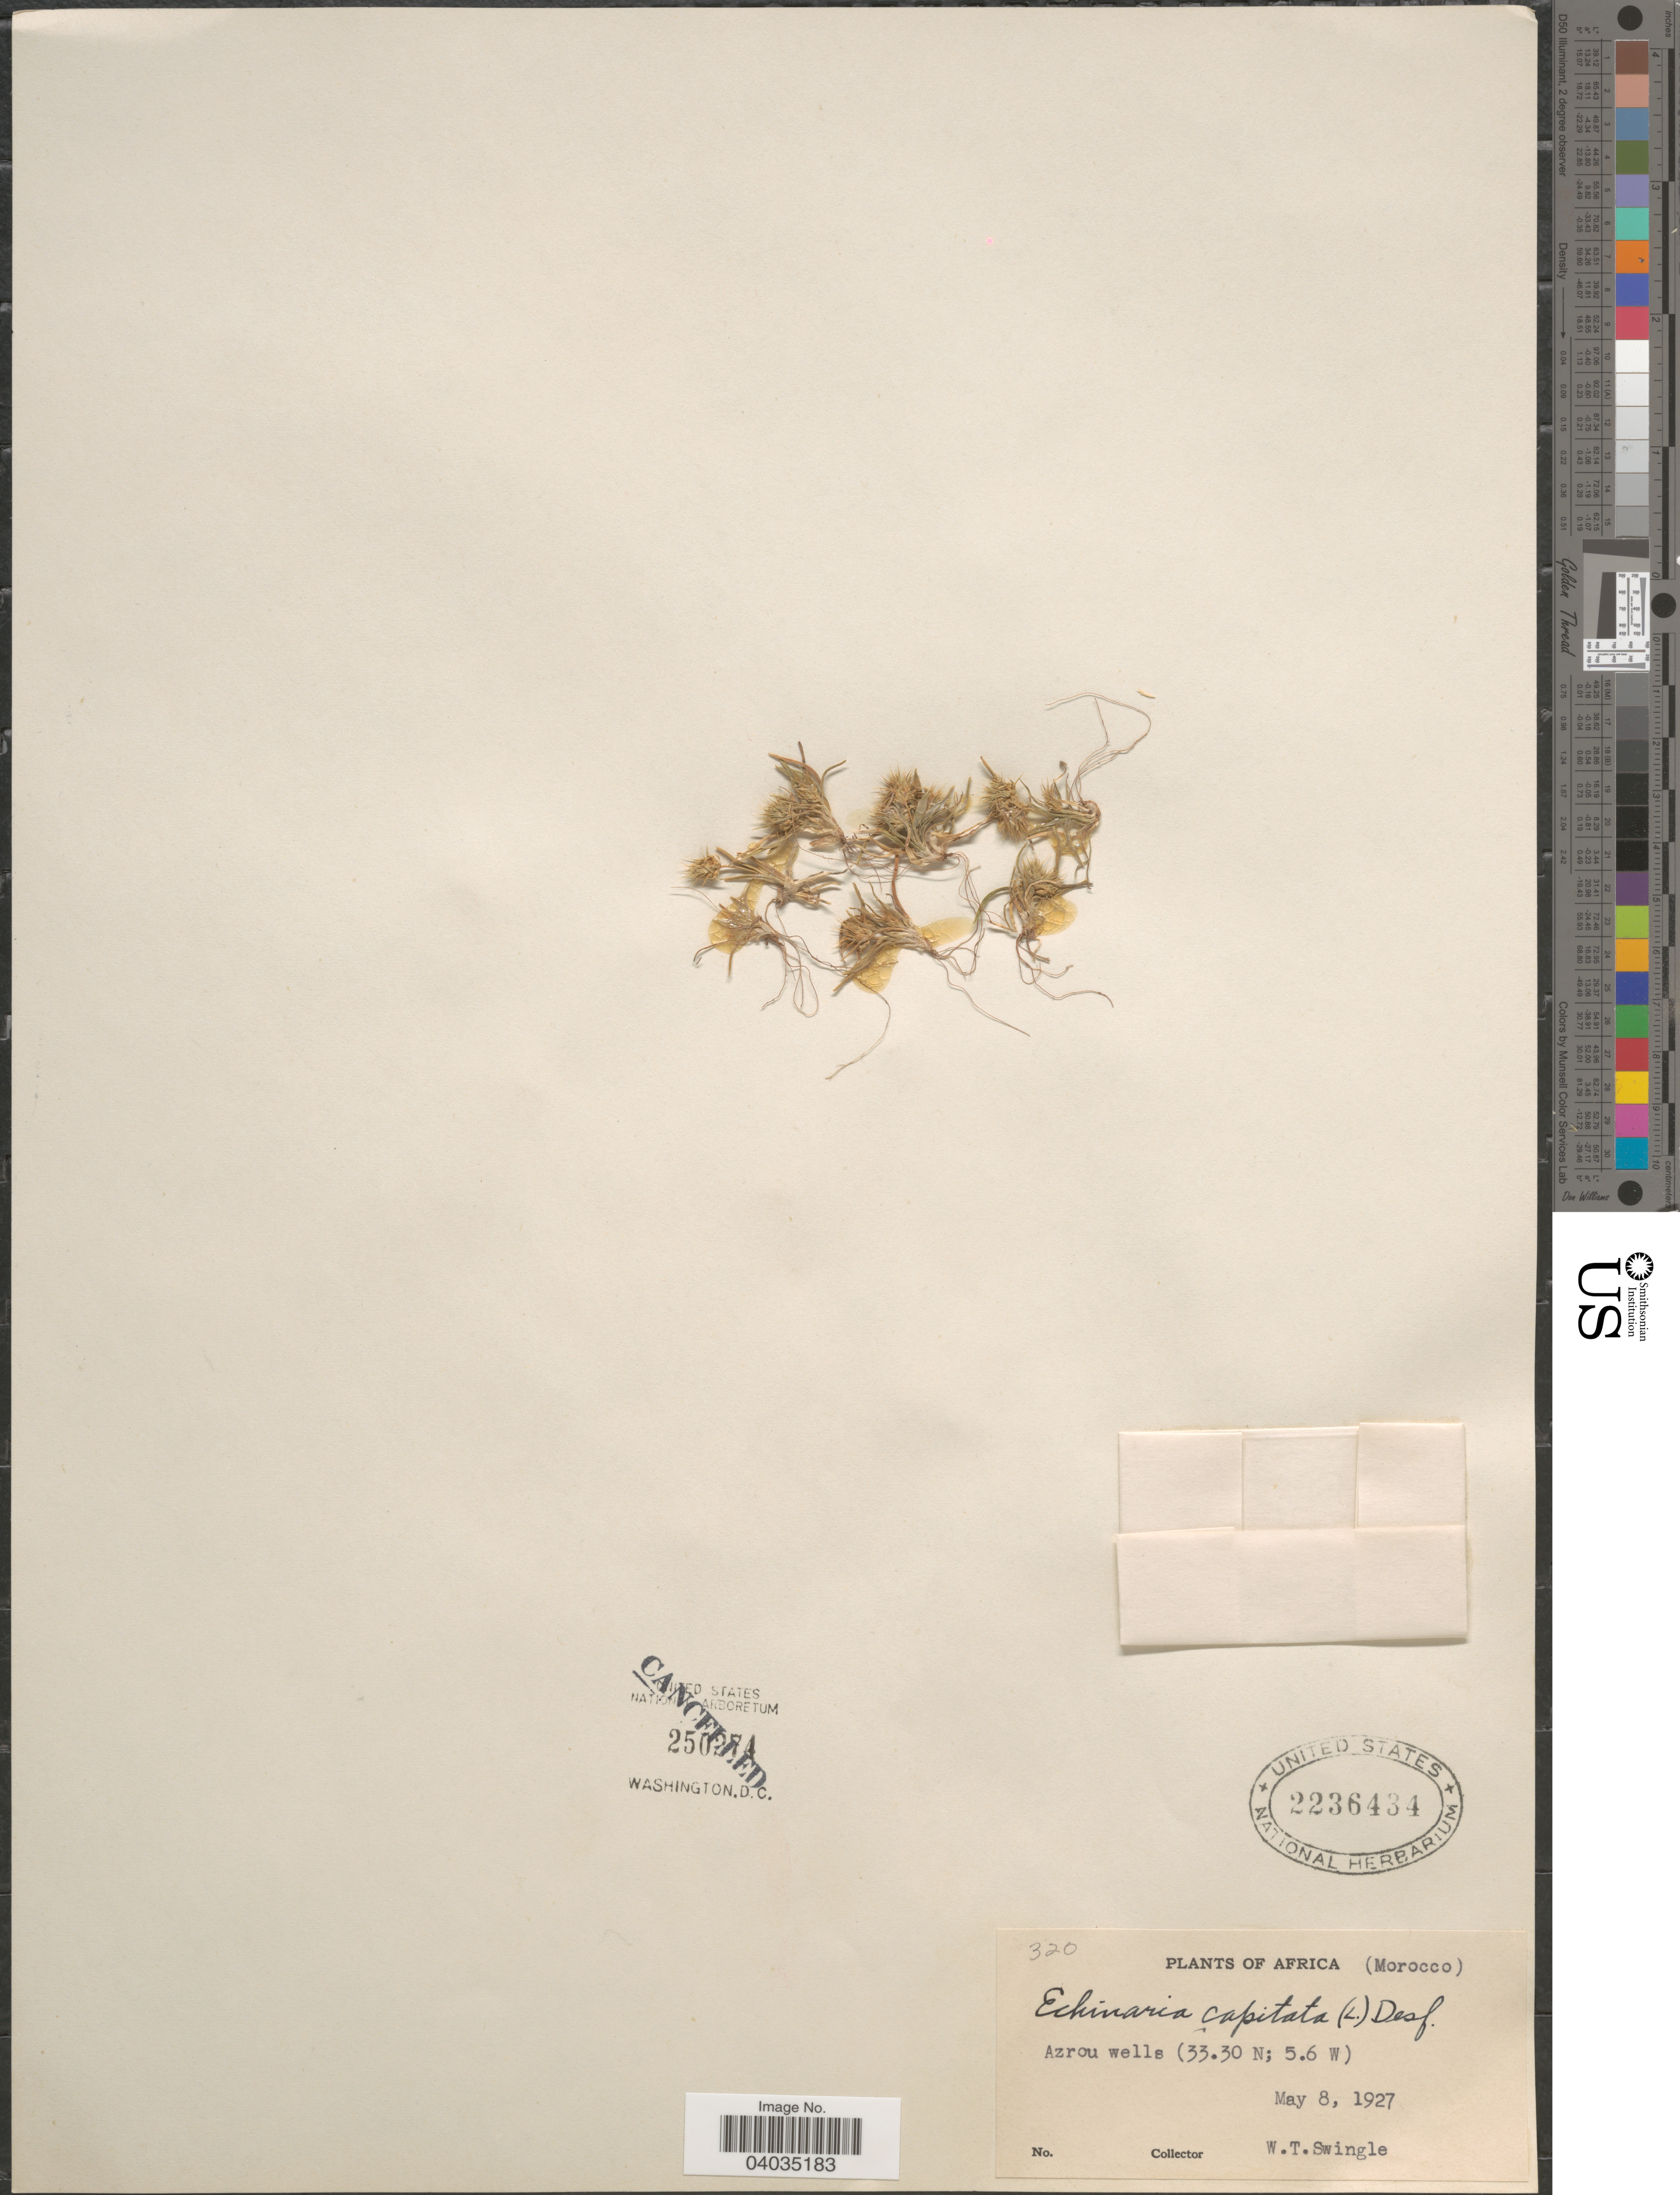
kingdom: Plantae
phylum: Tracheophyta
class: Liliopsida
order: Poales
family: Poaceae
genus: Echinaria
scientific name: Echinaria capitata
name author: (L.) Desf.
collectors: W. T. Swingle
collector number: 320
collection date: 1927-05-08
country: Morocco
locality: Azrou wells.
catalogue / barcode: US 2236434